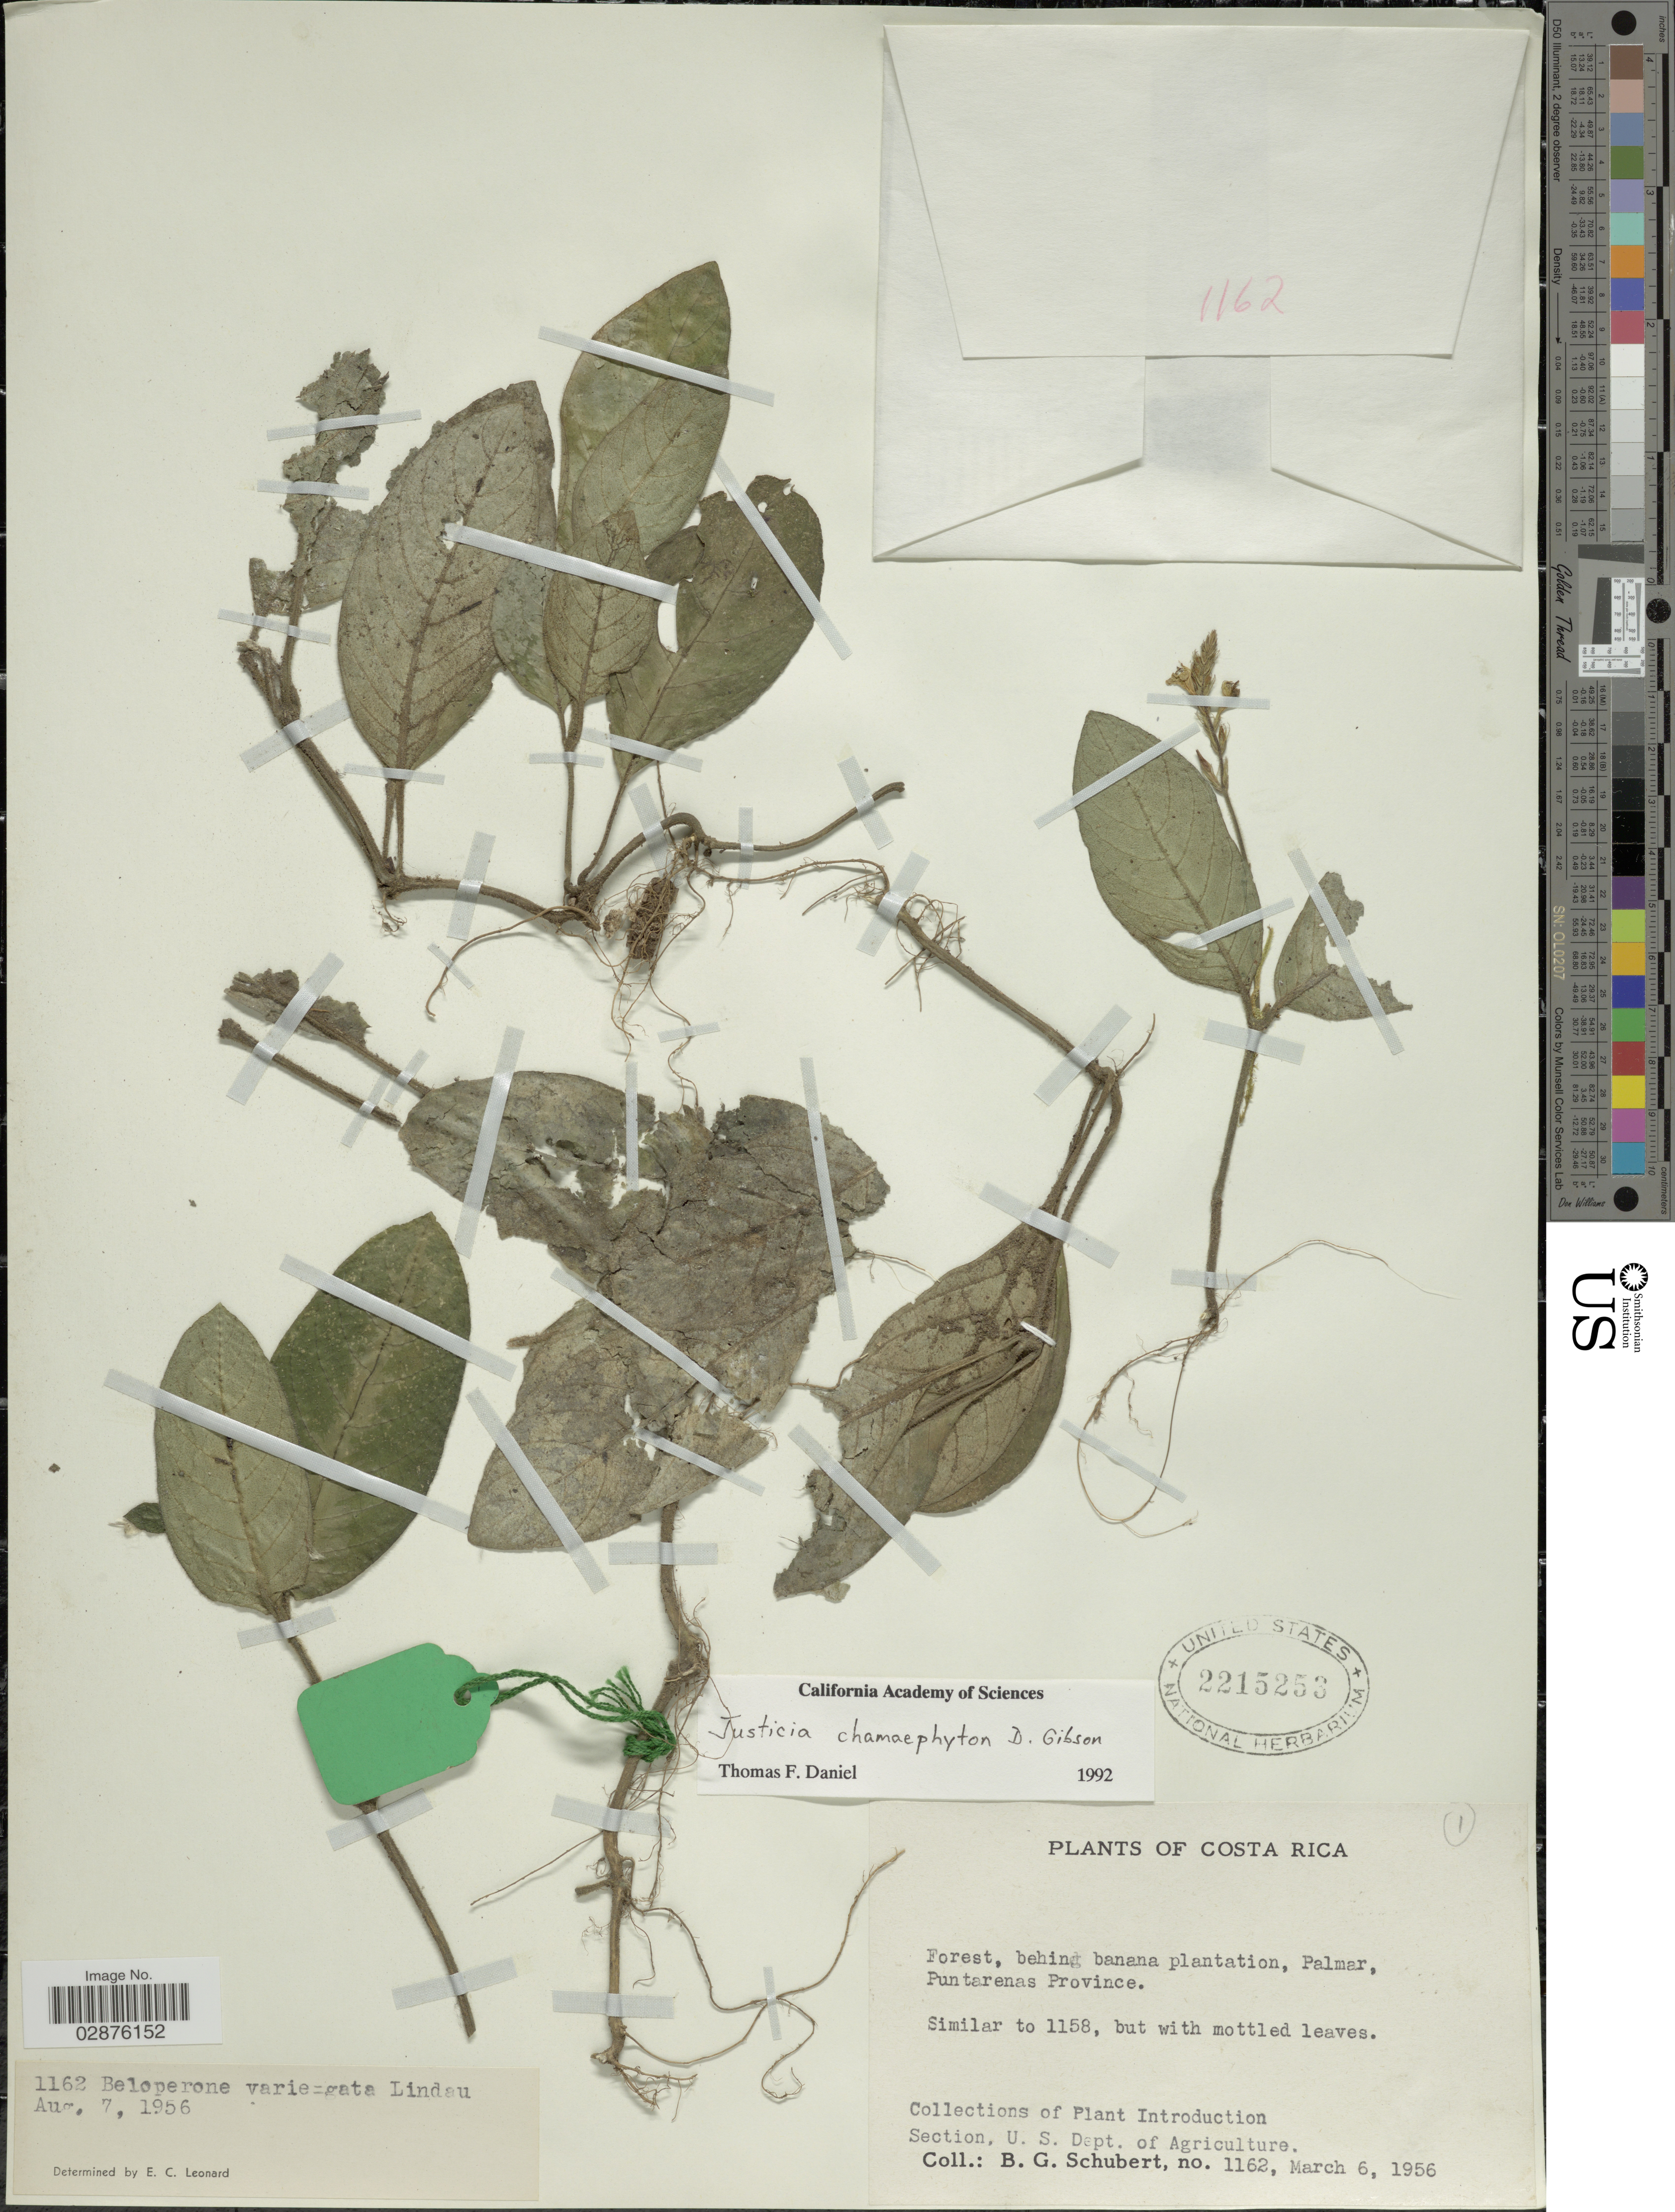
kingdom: Plantae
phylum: Tracheophyta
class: Magnoliopsida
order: Lamiales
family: Acanthaceae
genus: Justicia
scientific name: Justicia chamaephyton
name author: D.N. Gibson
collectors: B. Schubert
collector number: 1162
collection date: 1956-03-06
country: Costa Rica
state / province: Puntarenas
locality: Forest, behind banana plantation, Palmar.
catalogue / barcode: US 2215253